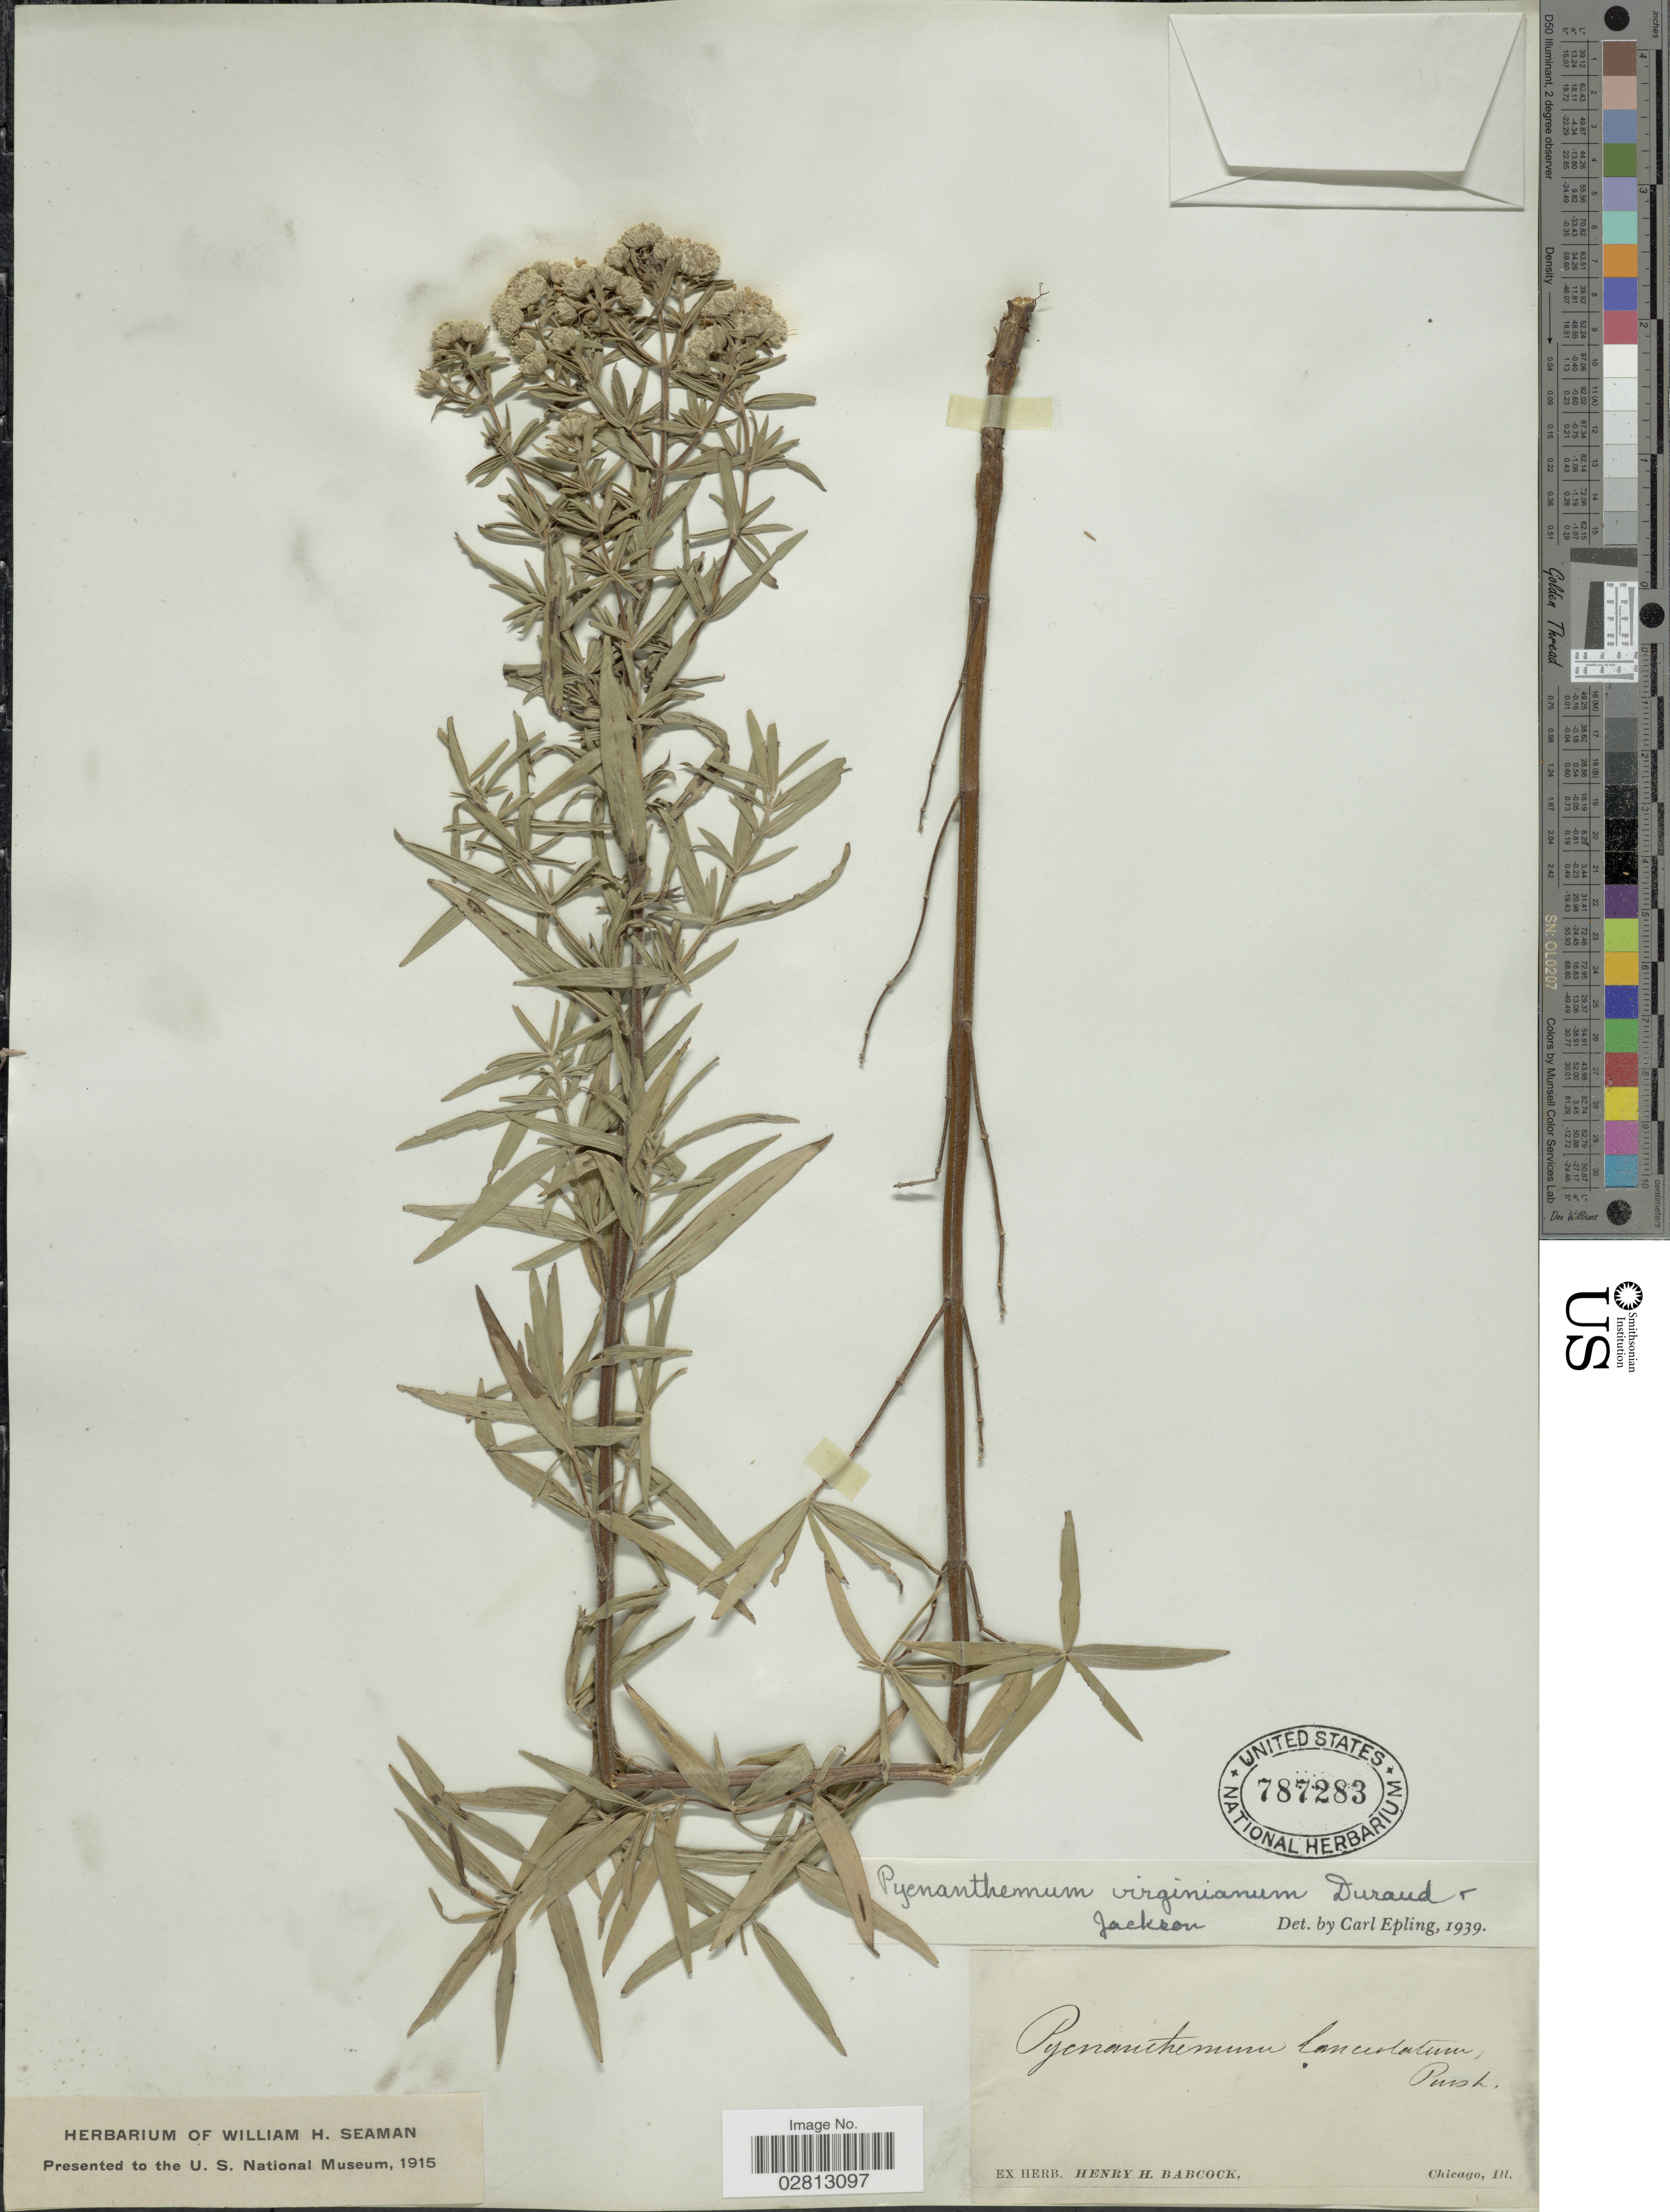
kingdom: Plantae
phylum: Tracheophyta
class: Magnoliopsida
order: Lamiales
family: Lamiaceae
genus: Pycnanthemum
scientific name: Pycnanthemum virginianum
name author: (L.) Durand & B.D. Jacks. ex B.L. Rob. & Fernald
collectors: ex herb. Henry Homes Babcock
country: United States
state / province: Illinois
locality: Chicago.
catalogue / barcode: US 787283